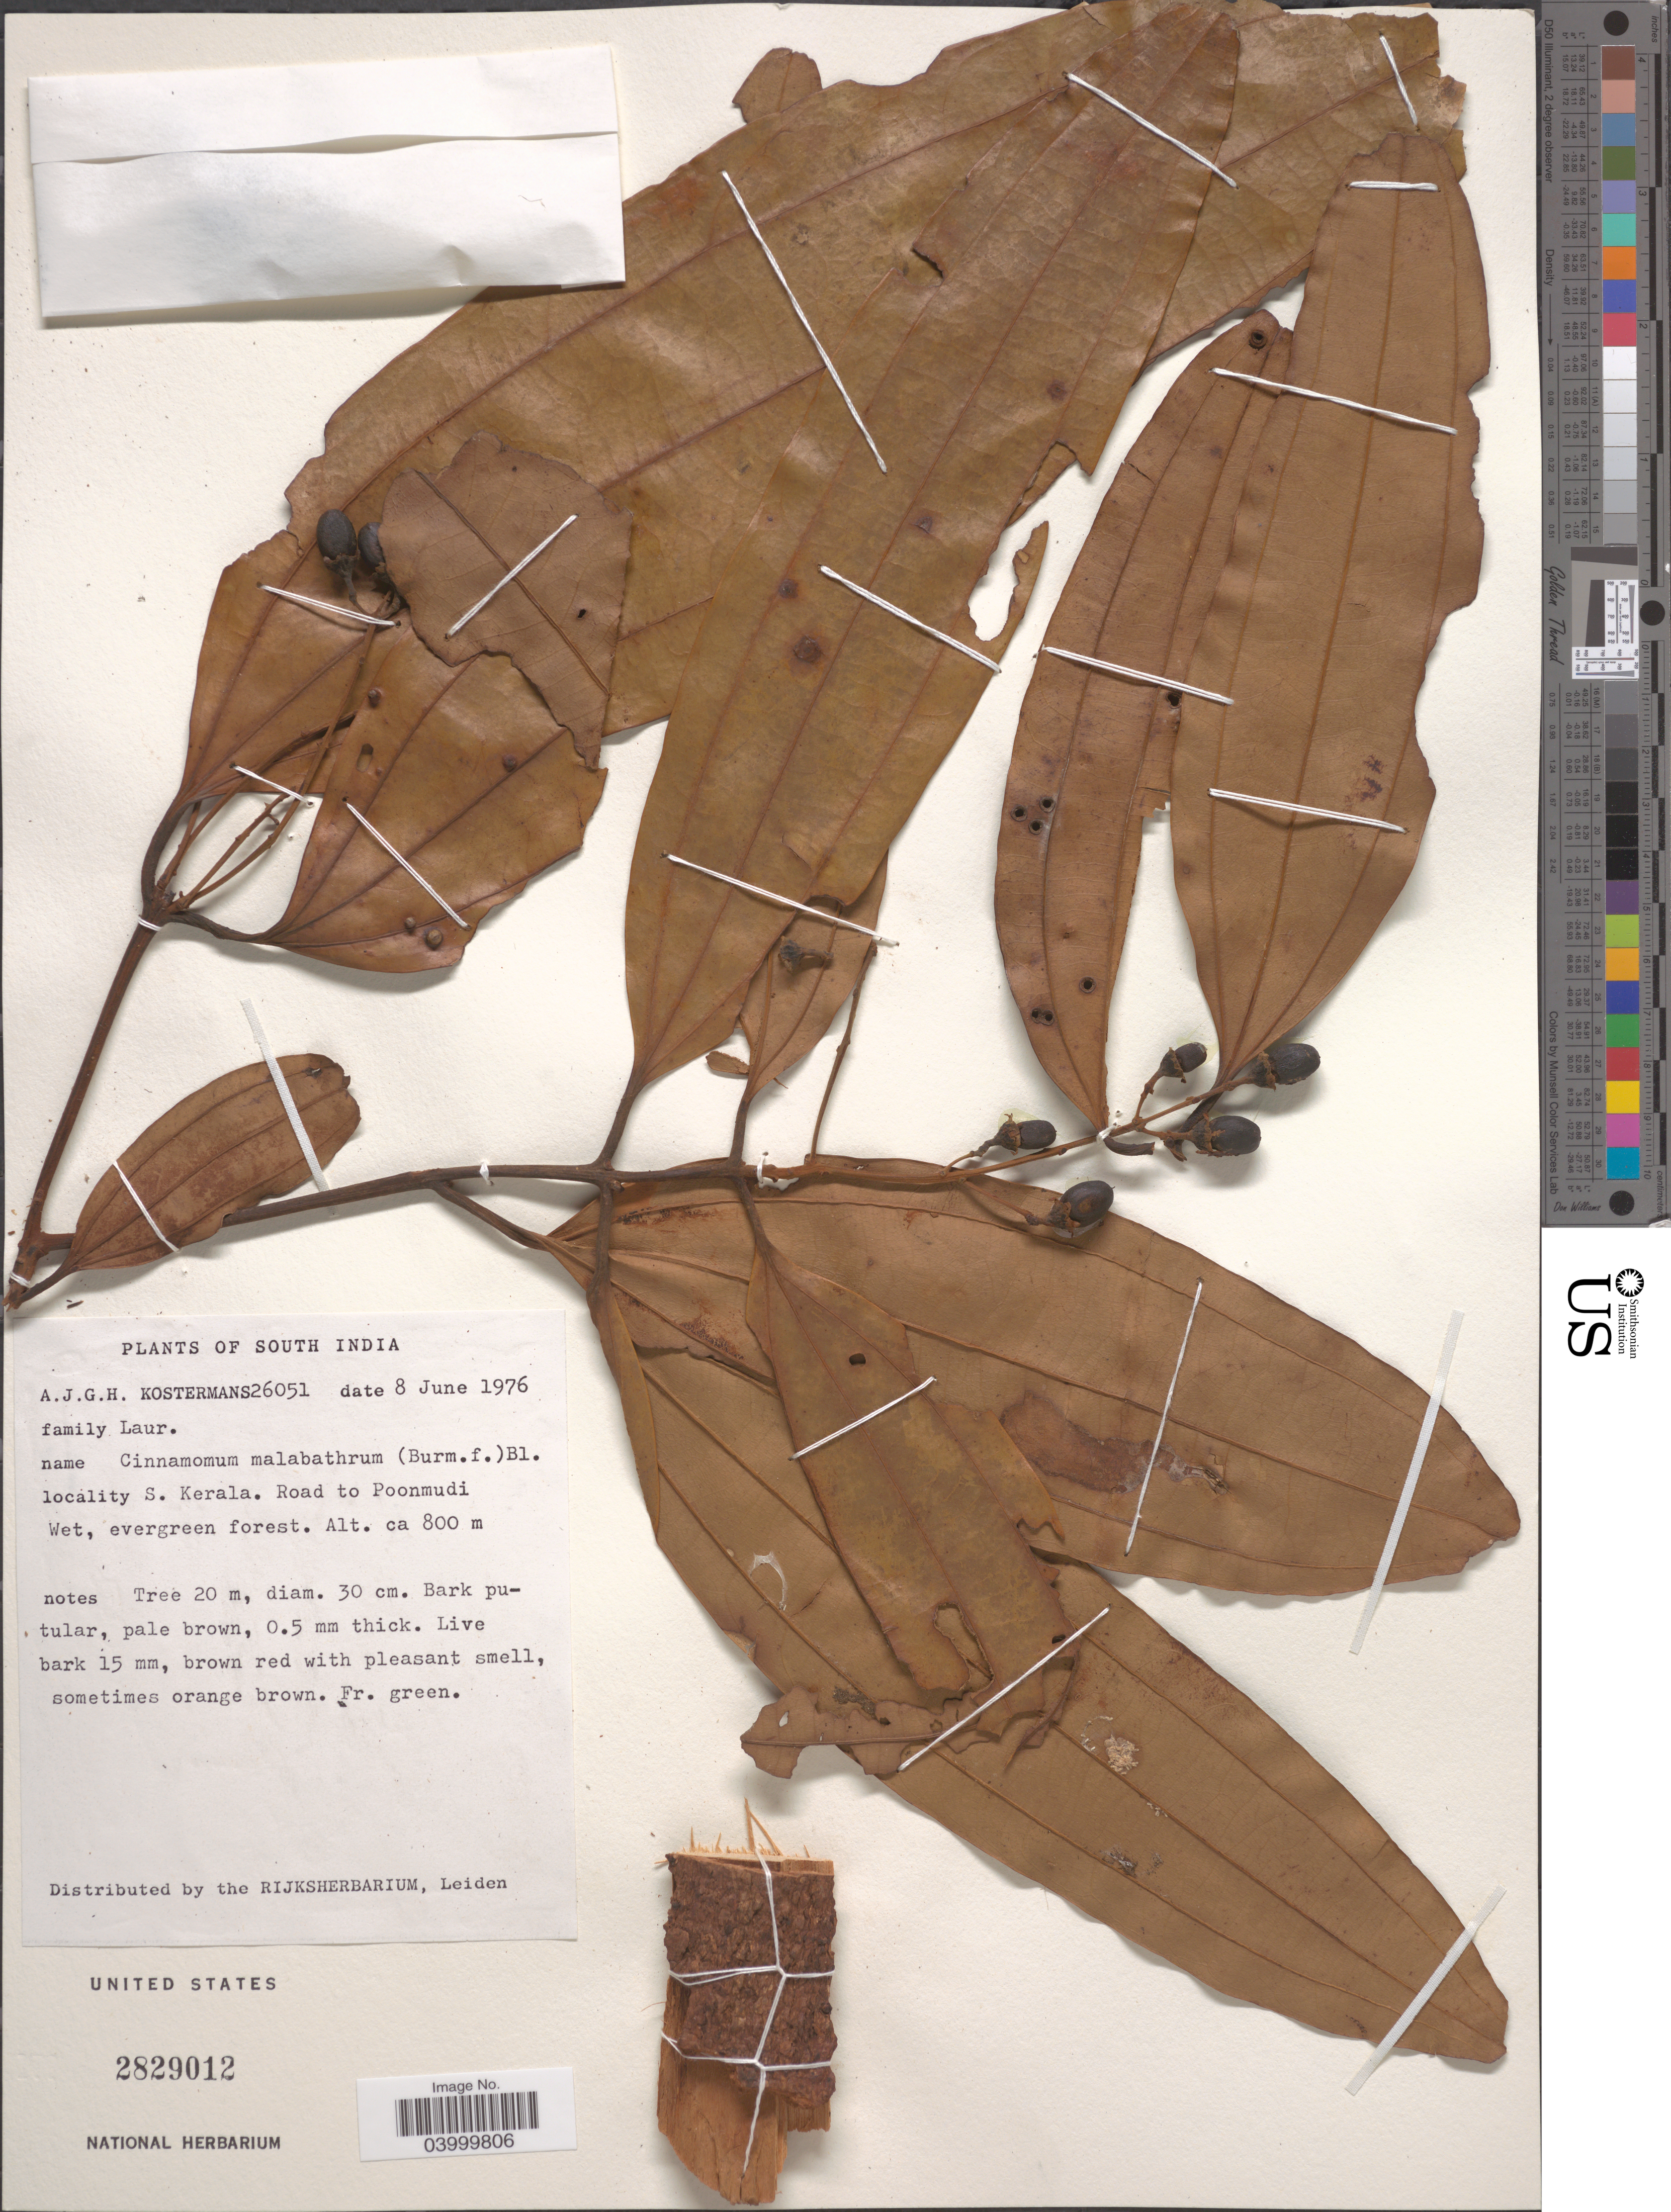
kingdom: Plantae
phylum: Tracheophyta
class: Magnoliopsida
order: Laurales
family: Lauraceae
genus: Cinnamomum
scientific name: Cinnamomum malabathrum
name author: (Lam.) J. Presl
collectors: A. J. G. Kostermans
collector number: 26051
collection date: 1976-06-08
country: India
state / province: Kerala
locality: South India. S. Kerala. Road to Poonmudi.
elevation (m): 800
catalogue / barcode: US 2829012